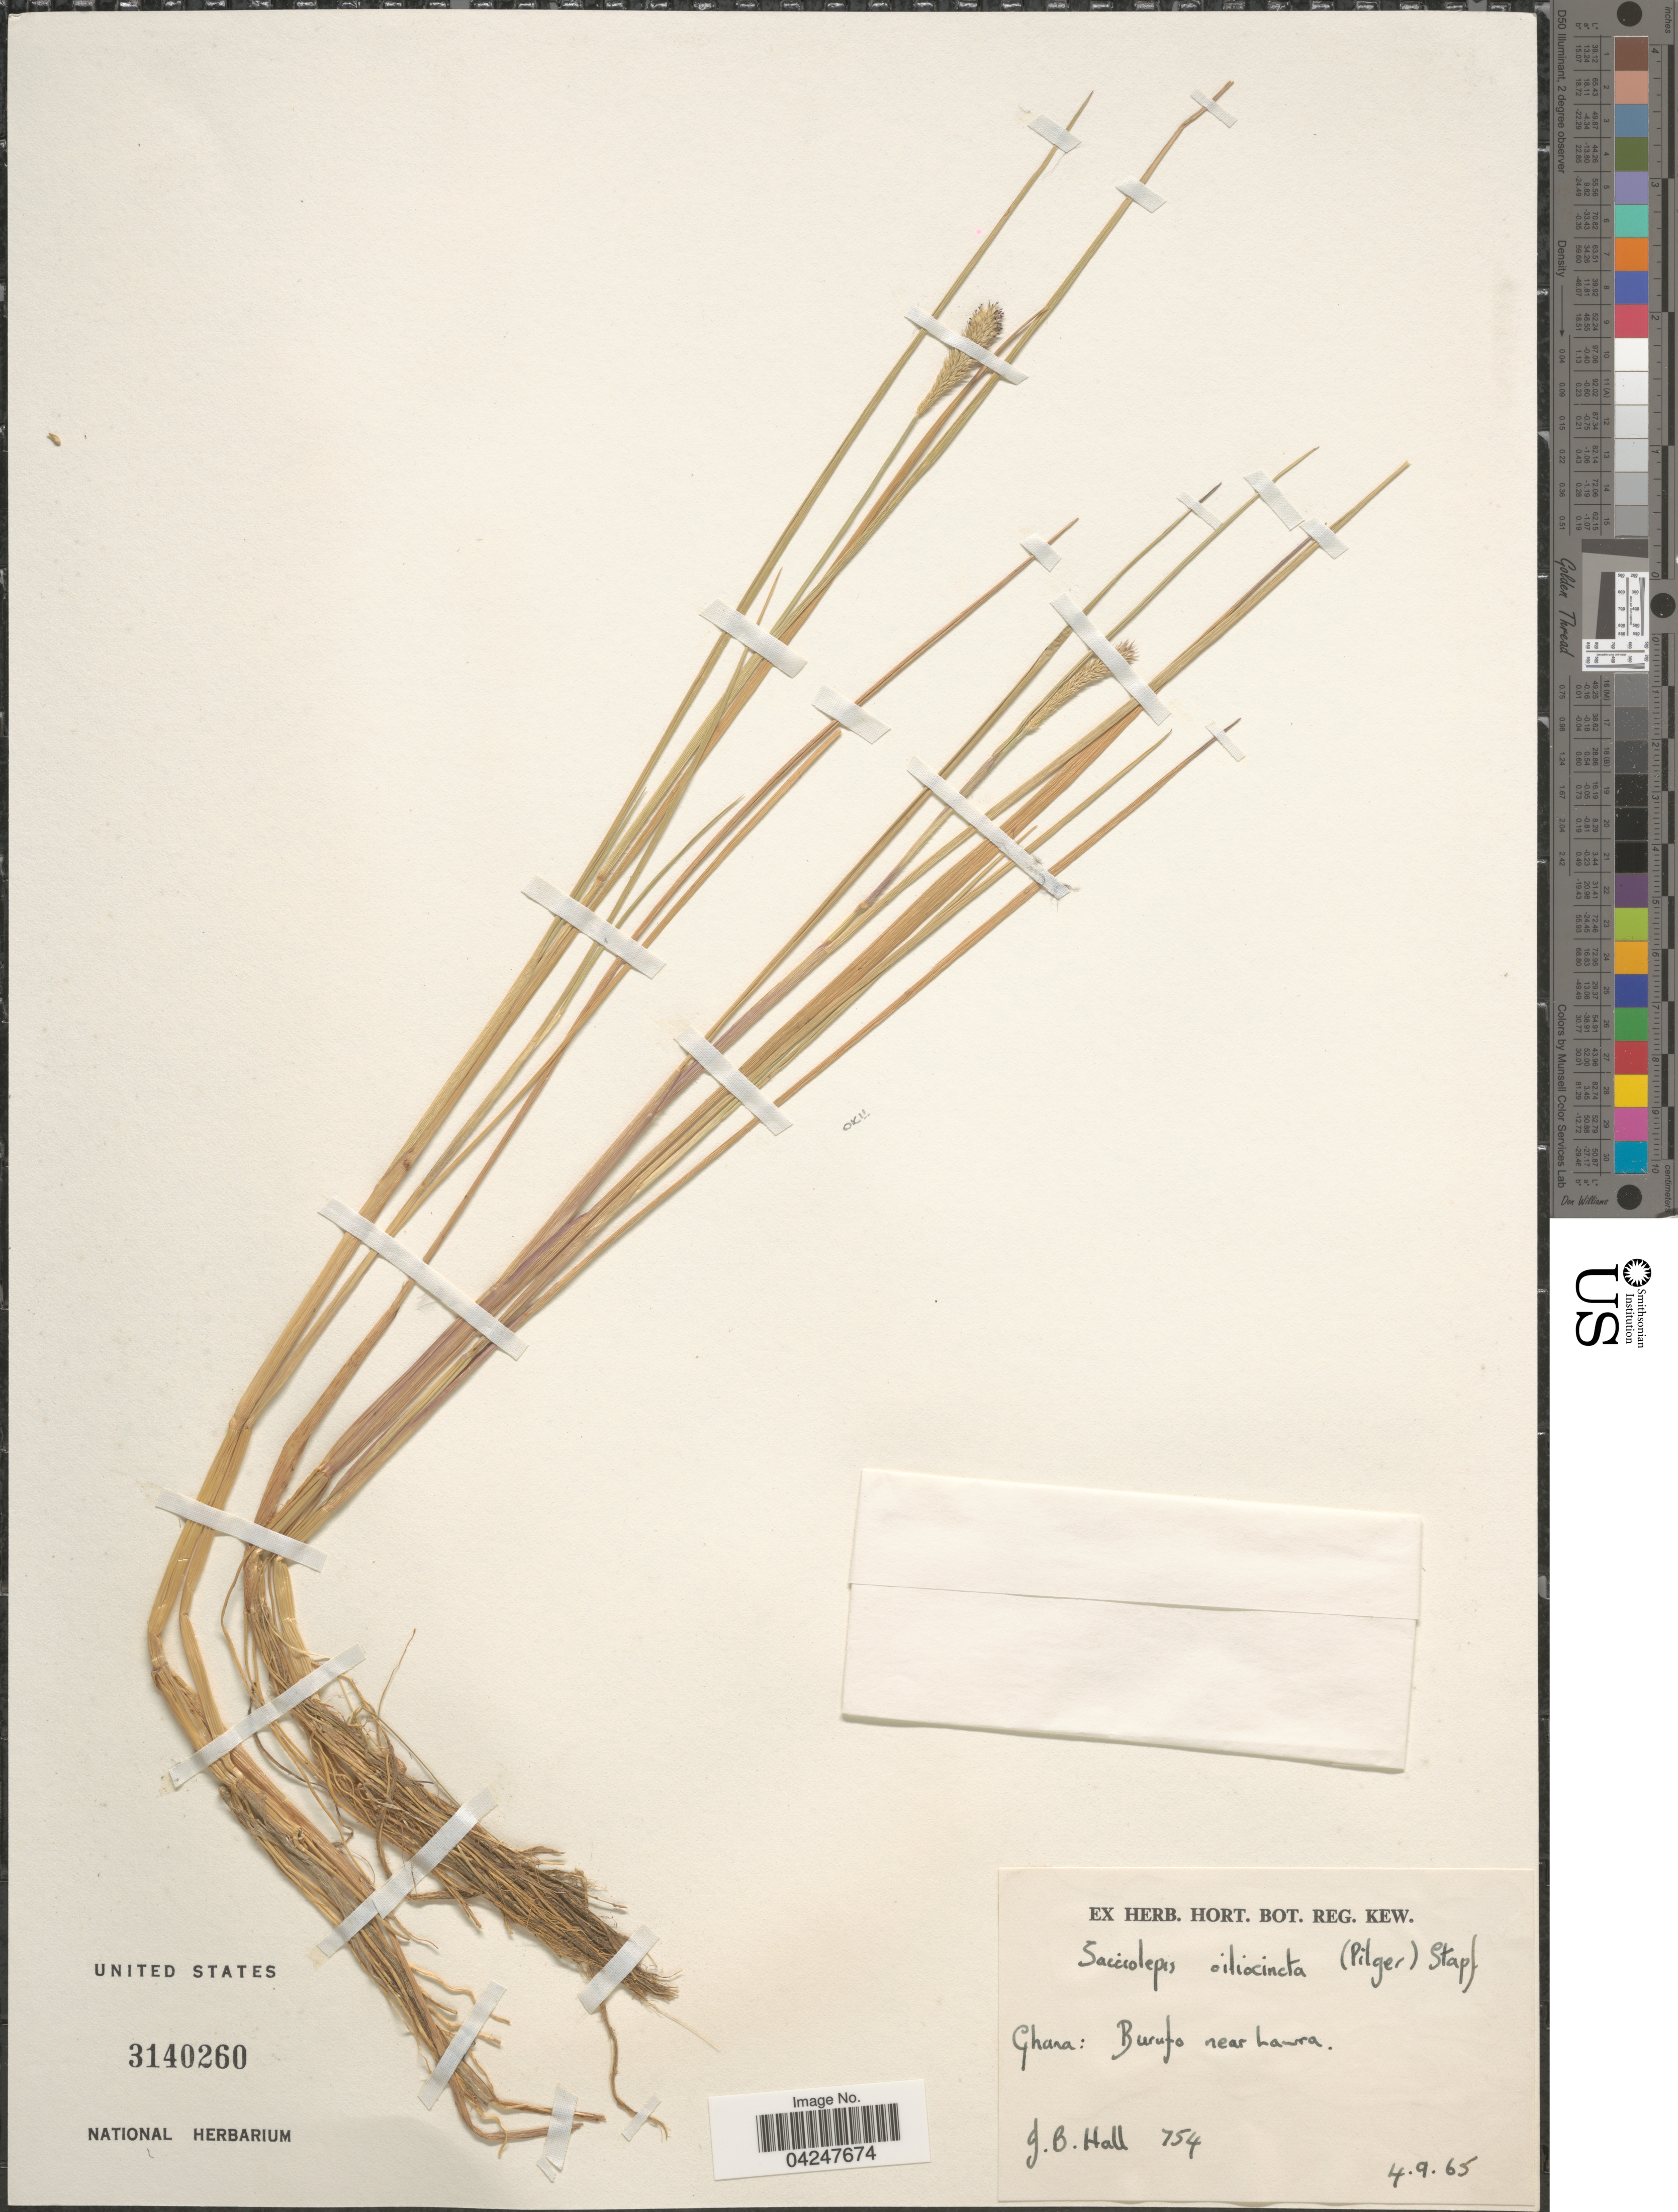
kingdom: Plantae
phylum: Tracheophyta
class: Liliopsida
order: Poales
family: Poaceae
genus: Sacciolepis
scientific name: Sacciolepis ciliocincta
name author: (Pilg.) Stapf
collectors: J. Hall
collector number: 754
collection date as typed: Transcribed d/m/y: 4/9/65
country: Ghana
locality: Burufo near Lawra.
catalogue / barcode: US 3140260